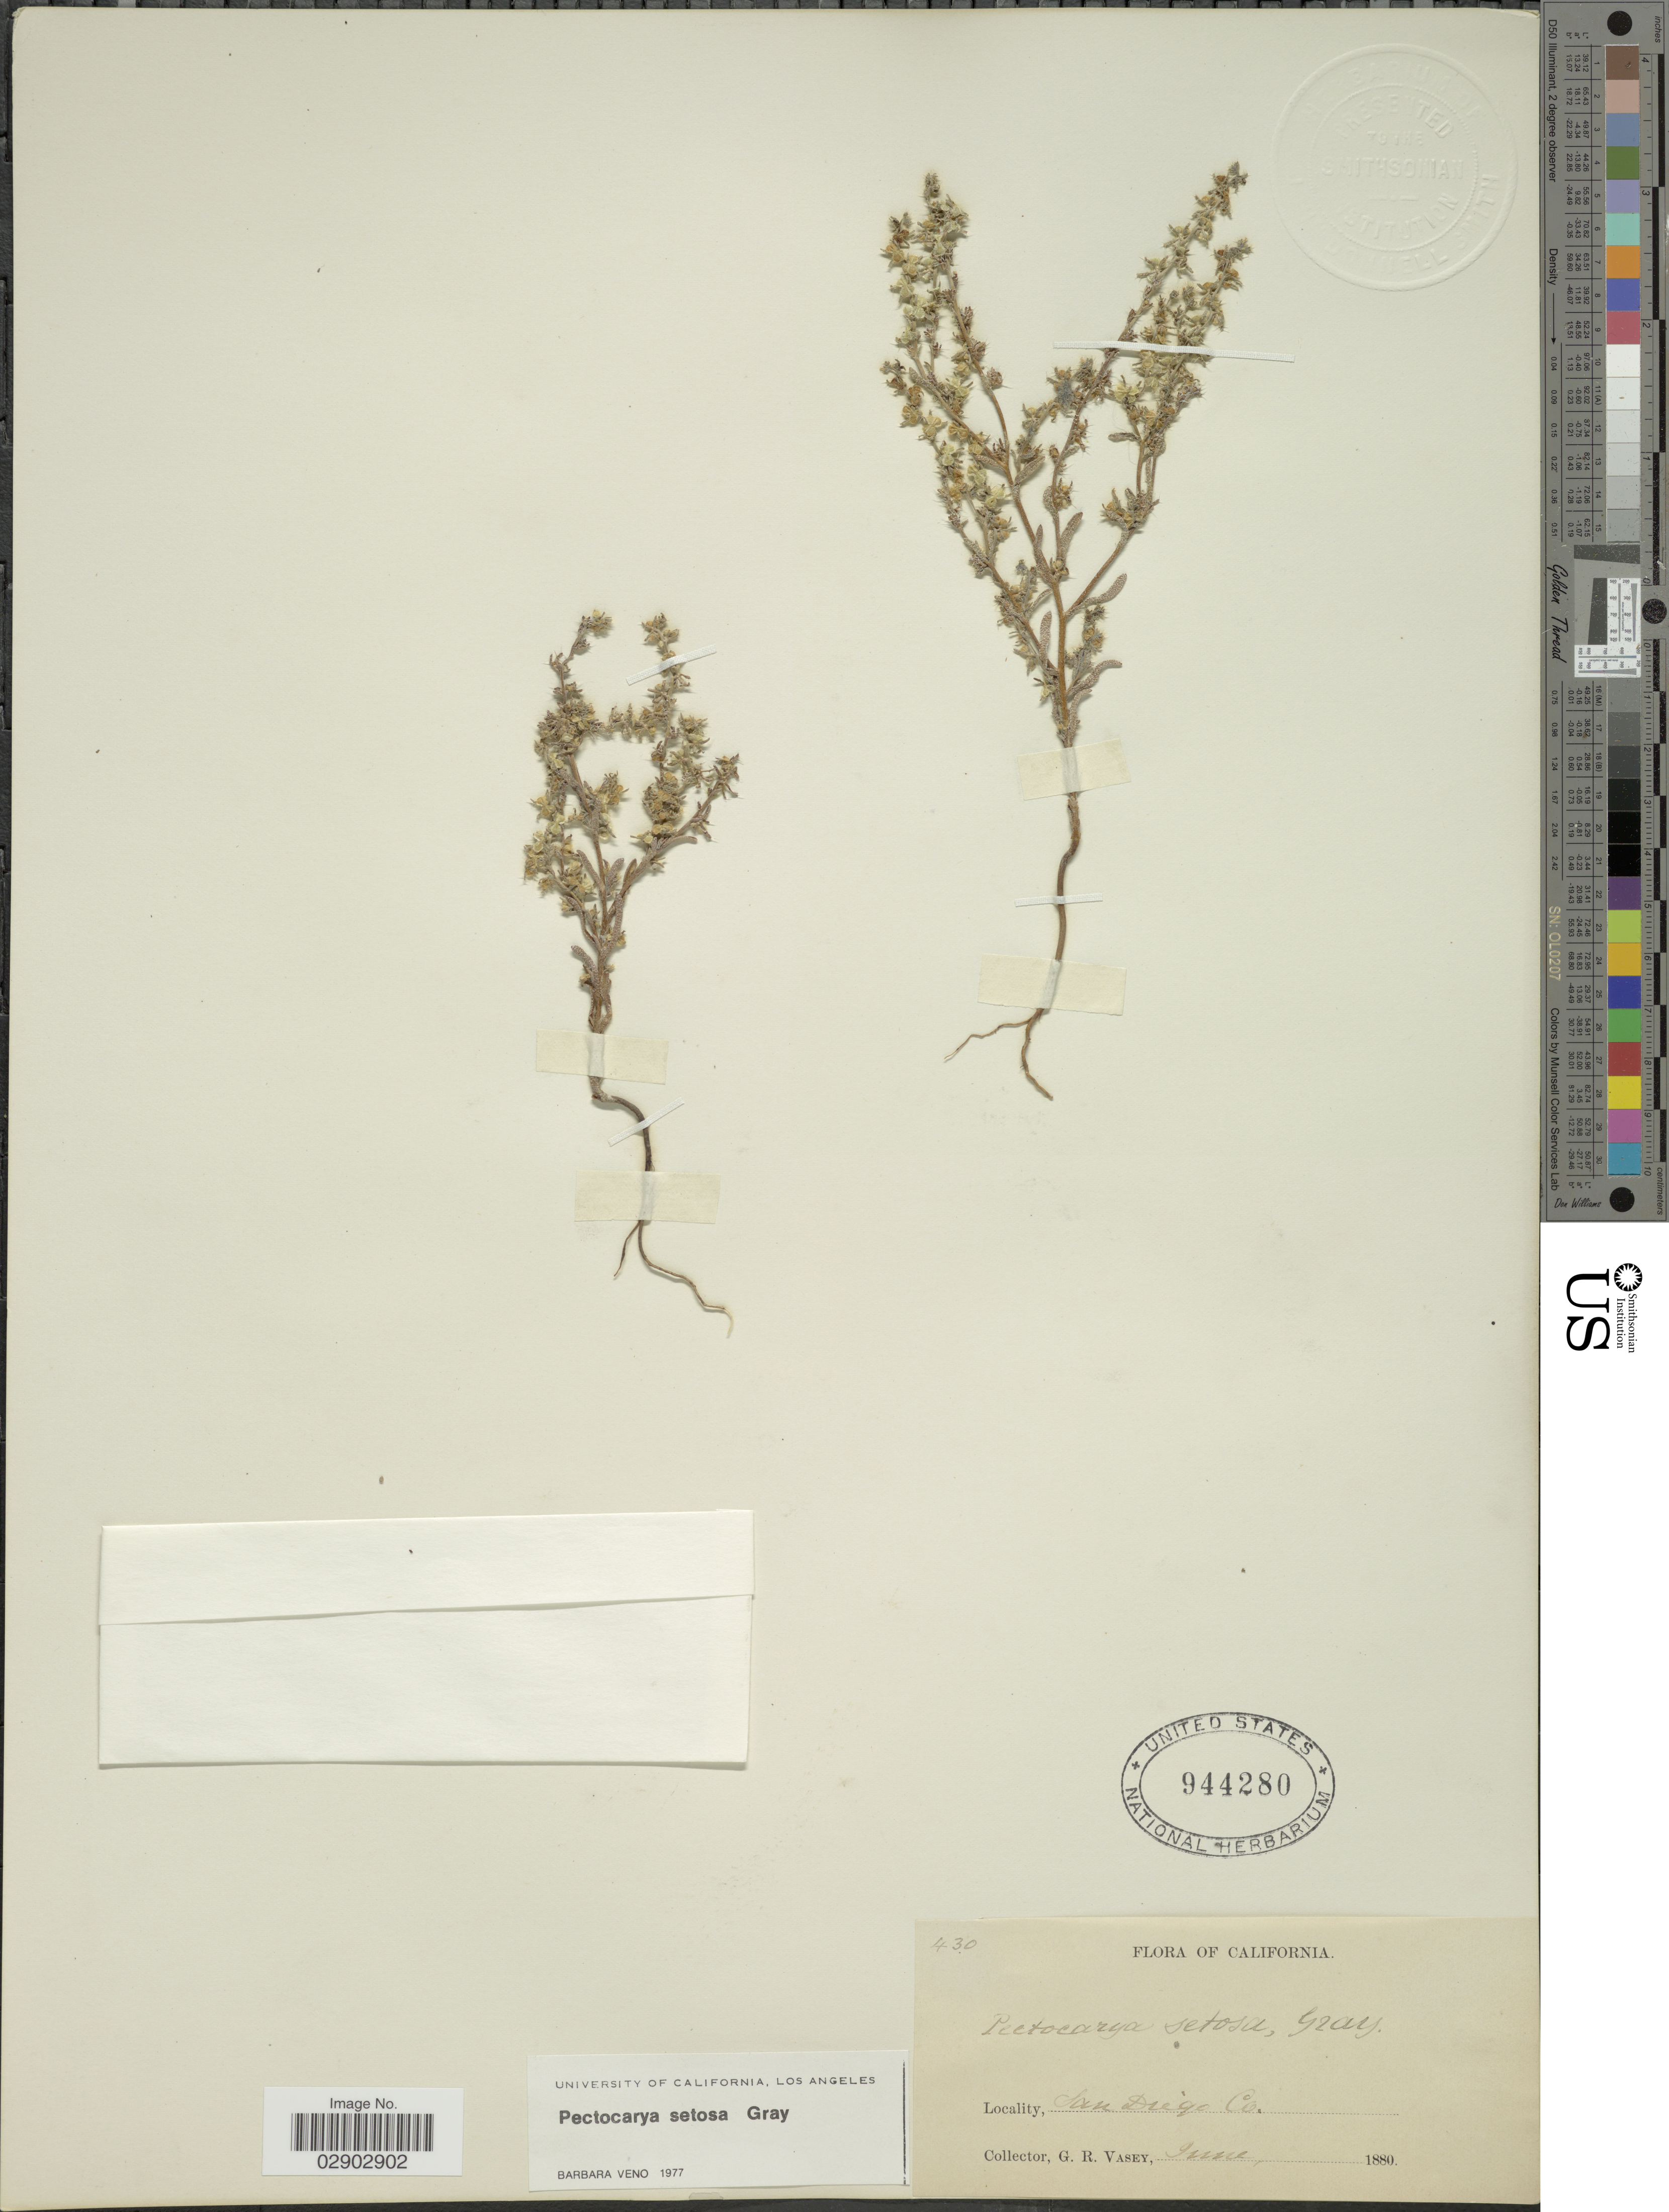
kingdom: Plantae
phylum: Tracheophyta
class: Magnoliopsida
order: Boraginales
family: Boraginaceae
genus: Pectocarya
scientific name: Pectocarya setosa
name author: A. Gray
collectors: G. R. Vasey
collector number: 430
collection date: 1880-06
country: United States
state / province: California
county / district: San Diego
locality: San Diego Co.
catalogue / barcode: US 944280